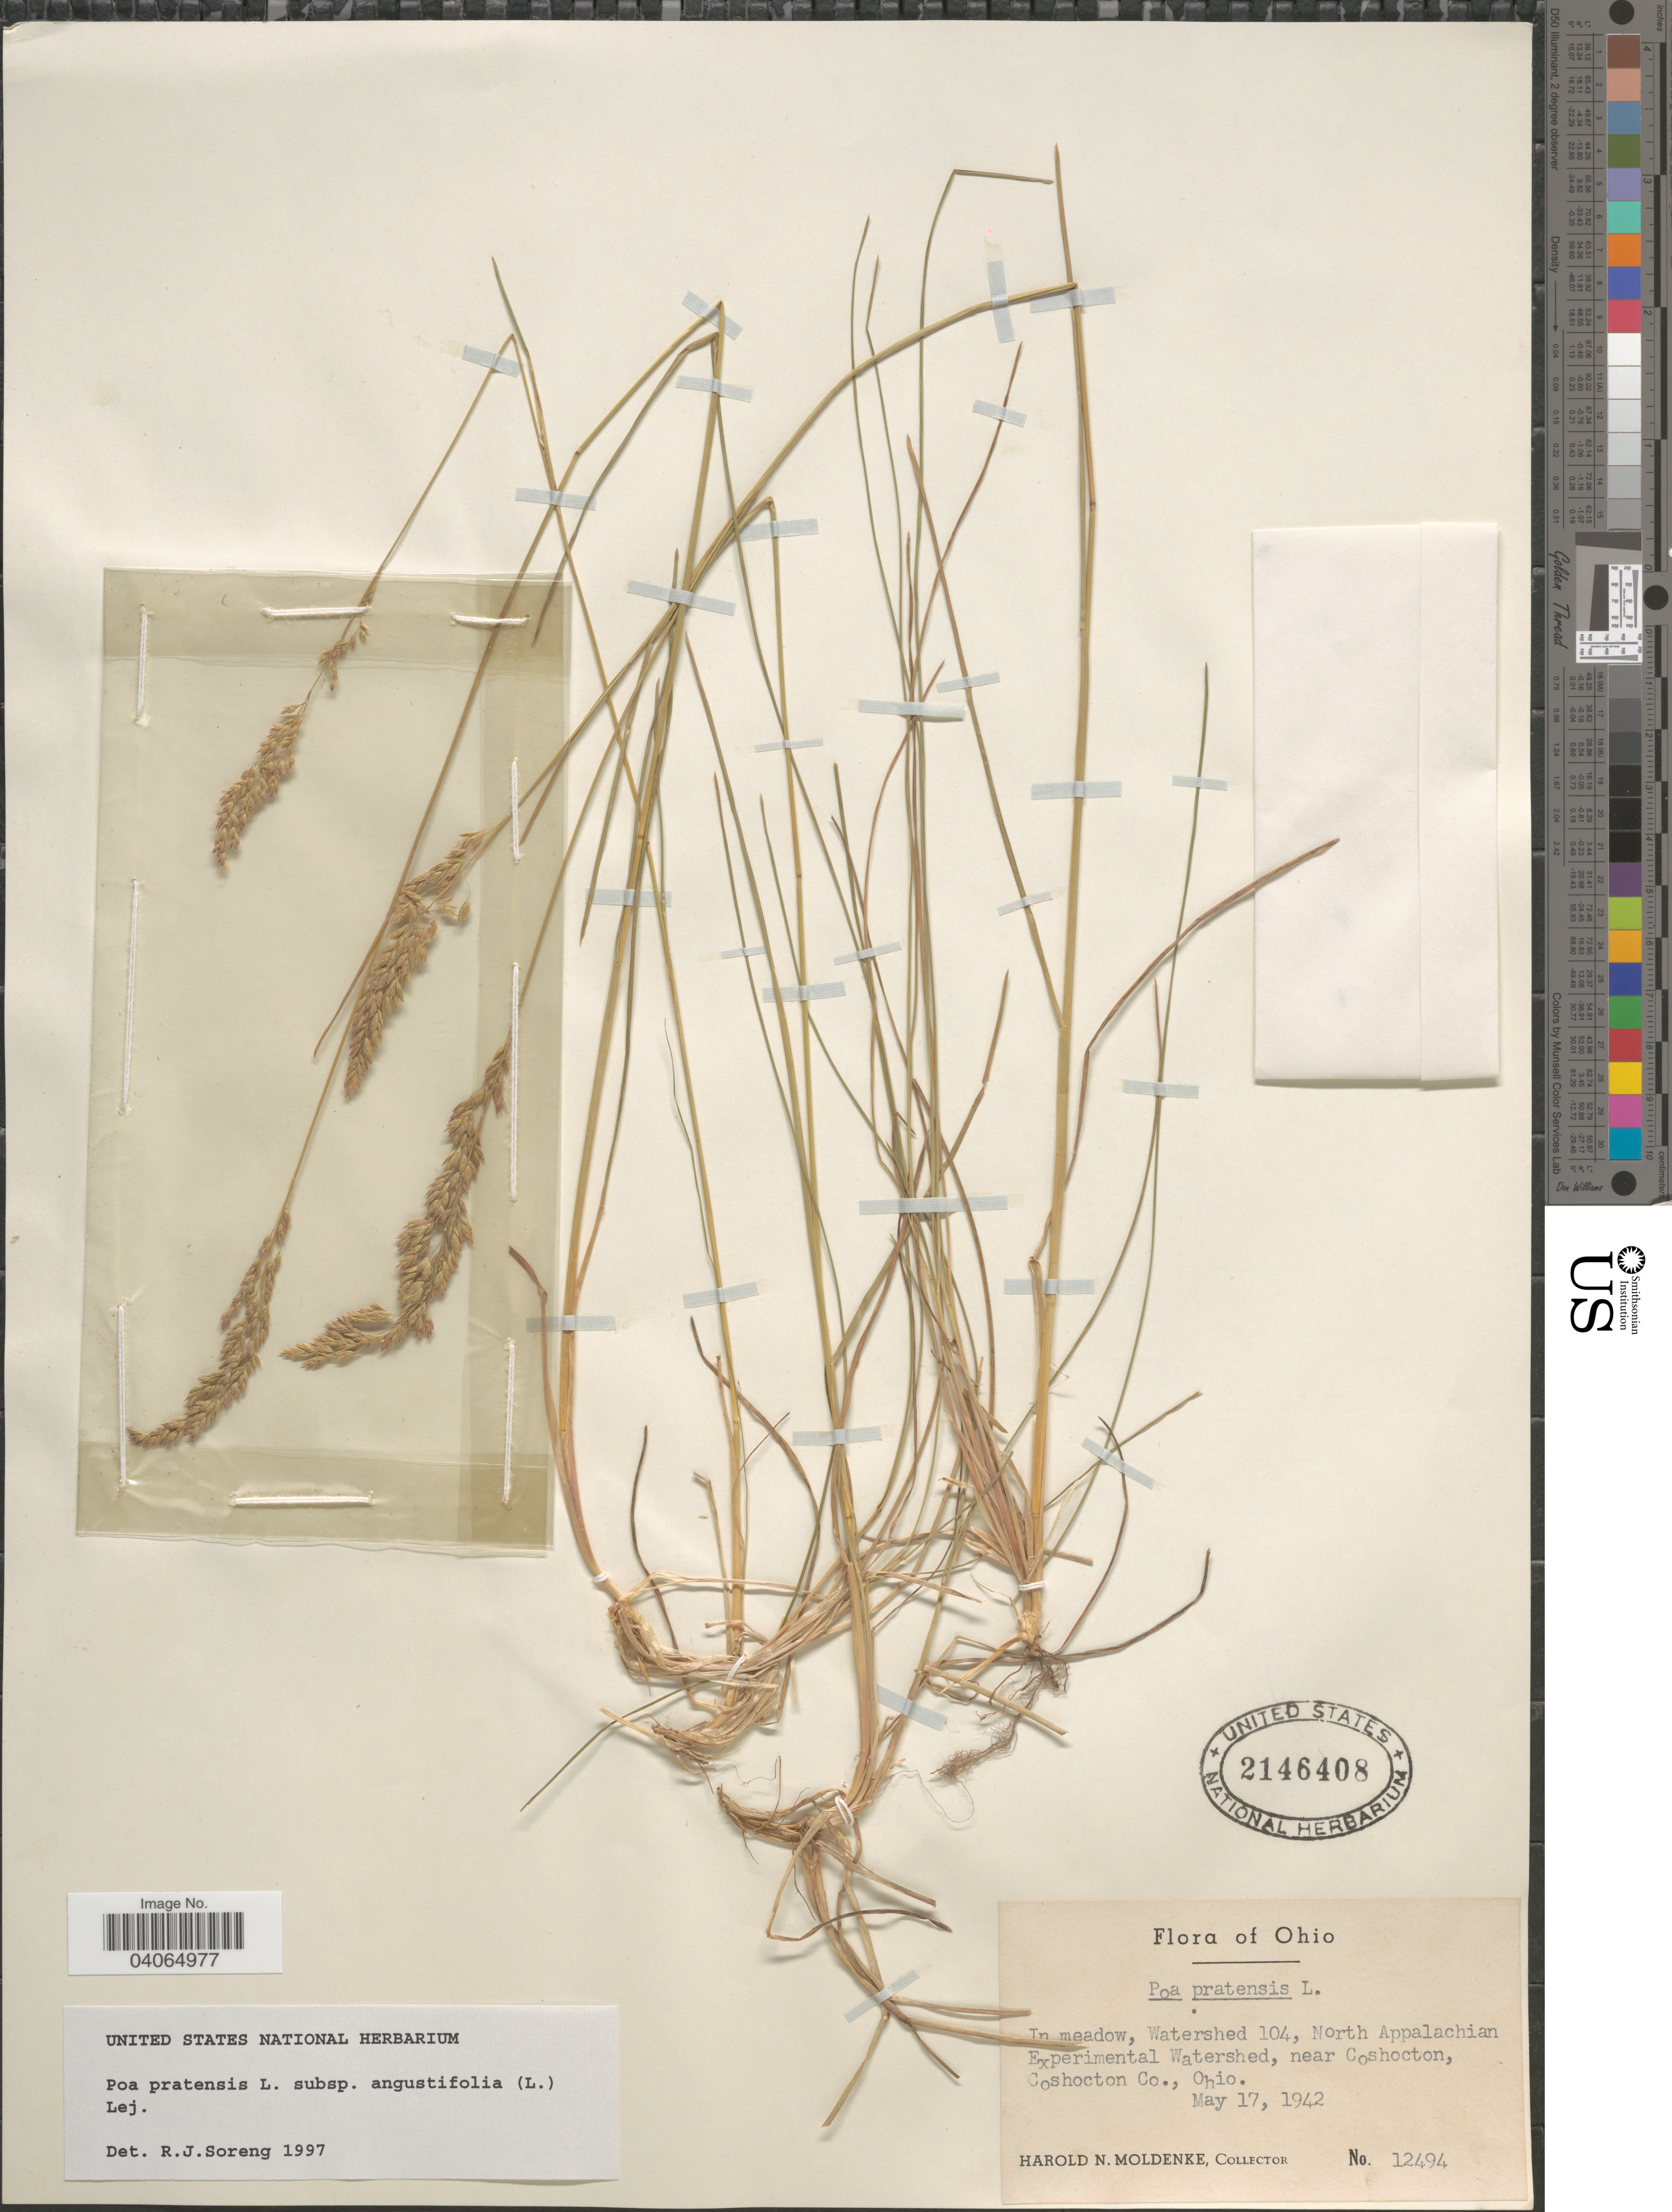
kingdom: Plantae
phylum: Tracheophyta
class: Liliopsida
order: Poales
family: Poaceae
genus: Poa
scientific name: Poa pratensis subsp. angustifolia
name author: (L.) Lej.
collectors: H. N. Moldenke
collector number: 12494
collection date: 1942-05-17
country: United States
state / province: Ohio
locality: In meadow, Watershed 104, North Appalachian Experimental Watershed, near Coshocton, Coshocton Co.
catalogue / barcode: US 2146408